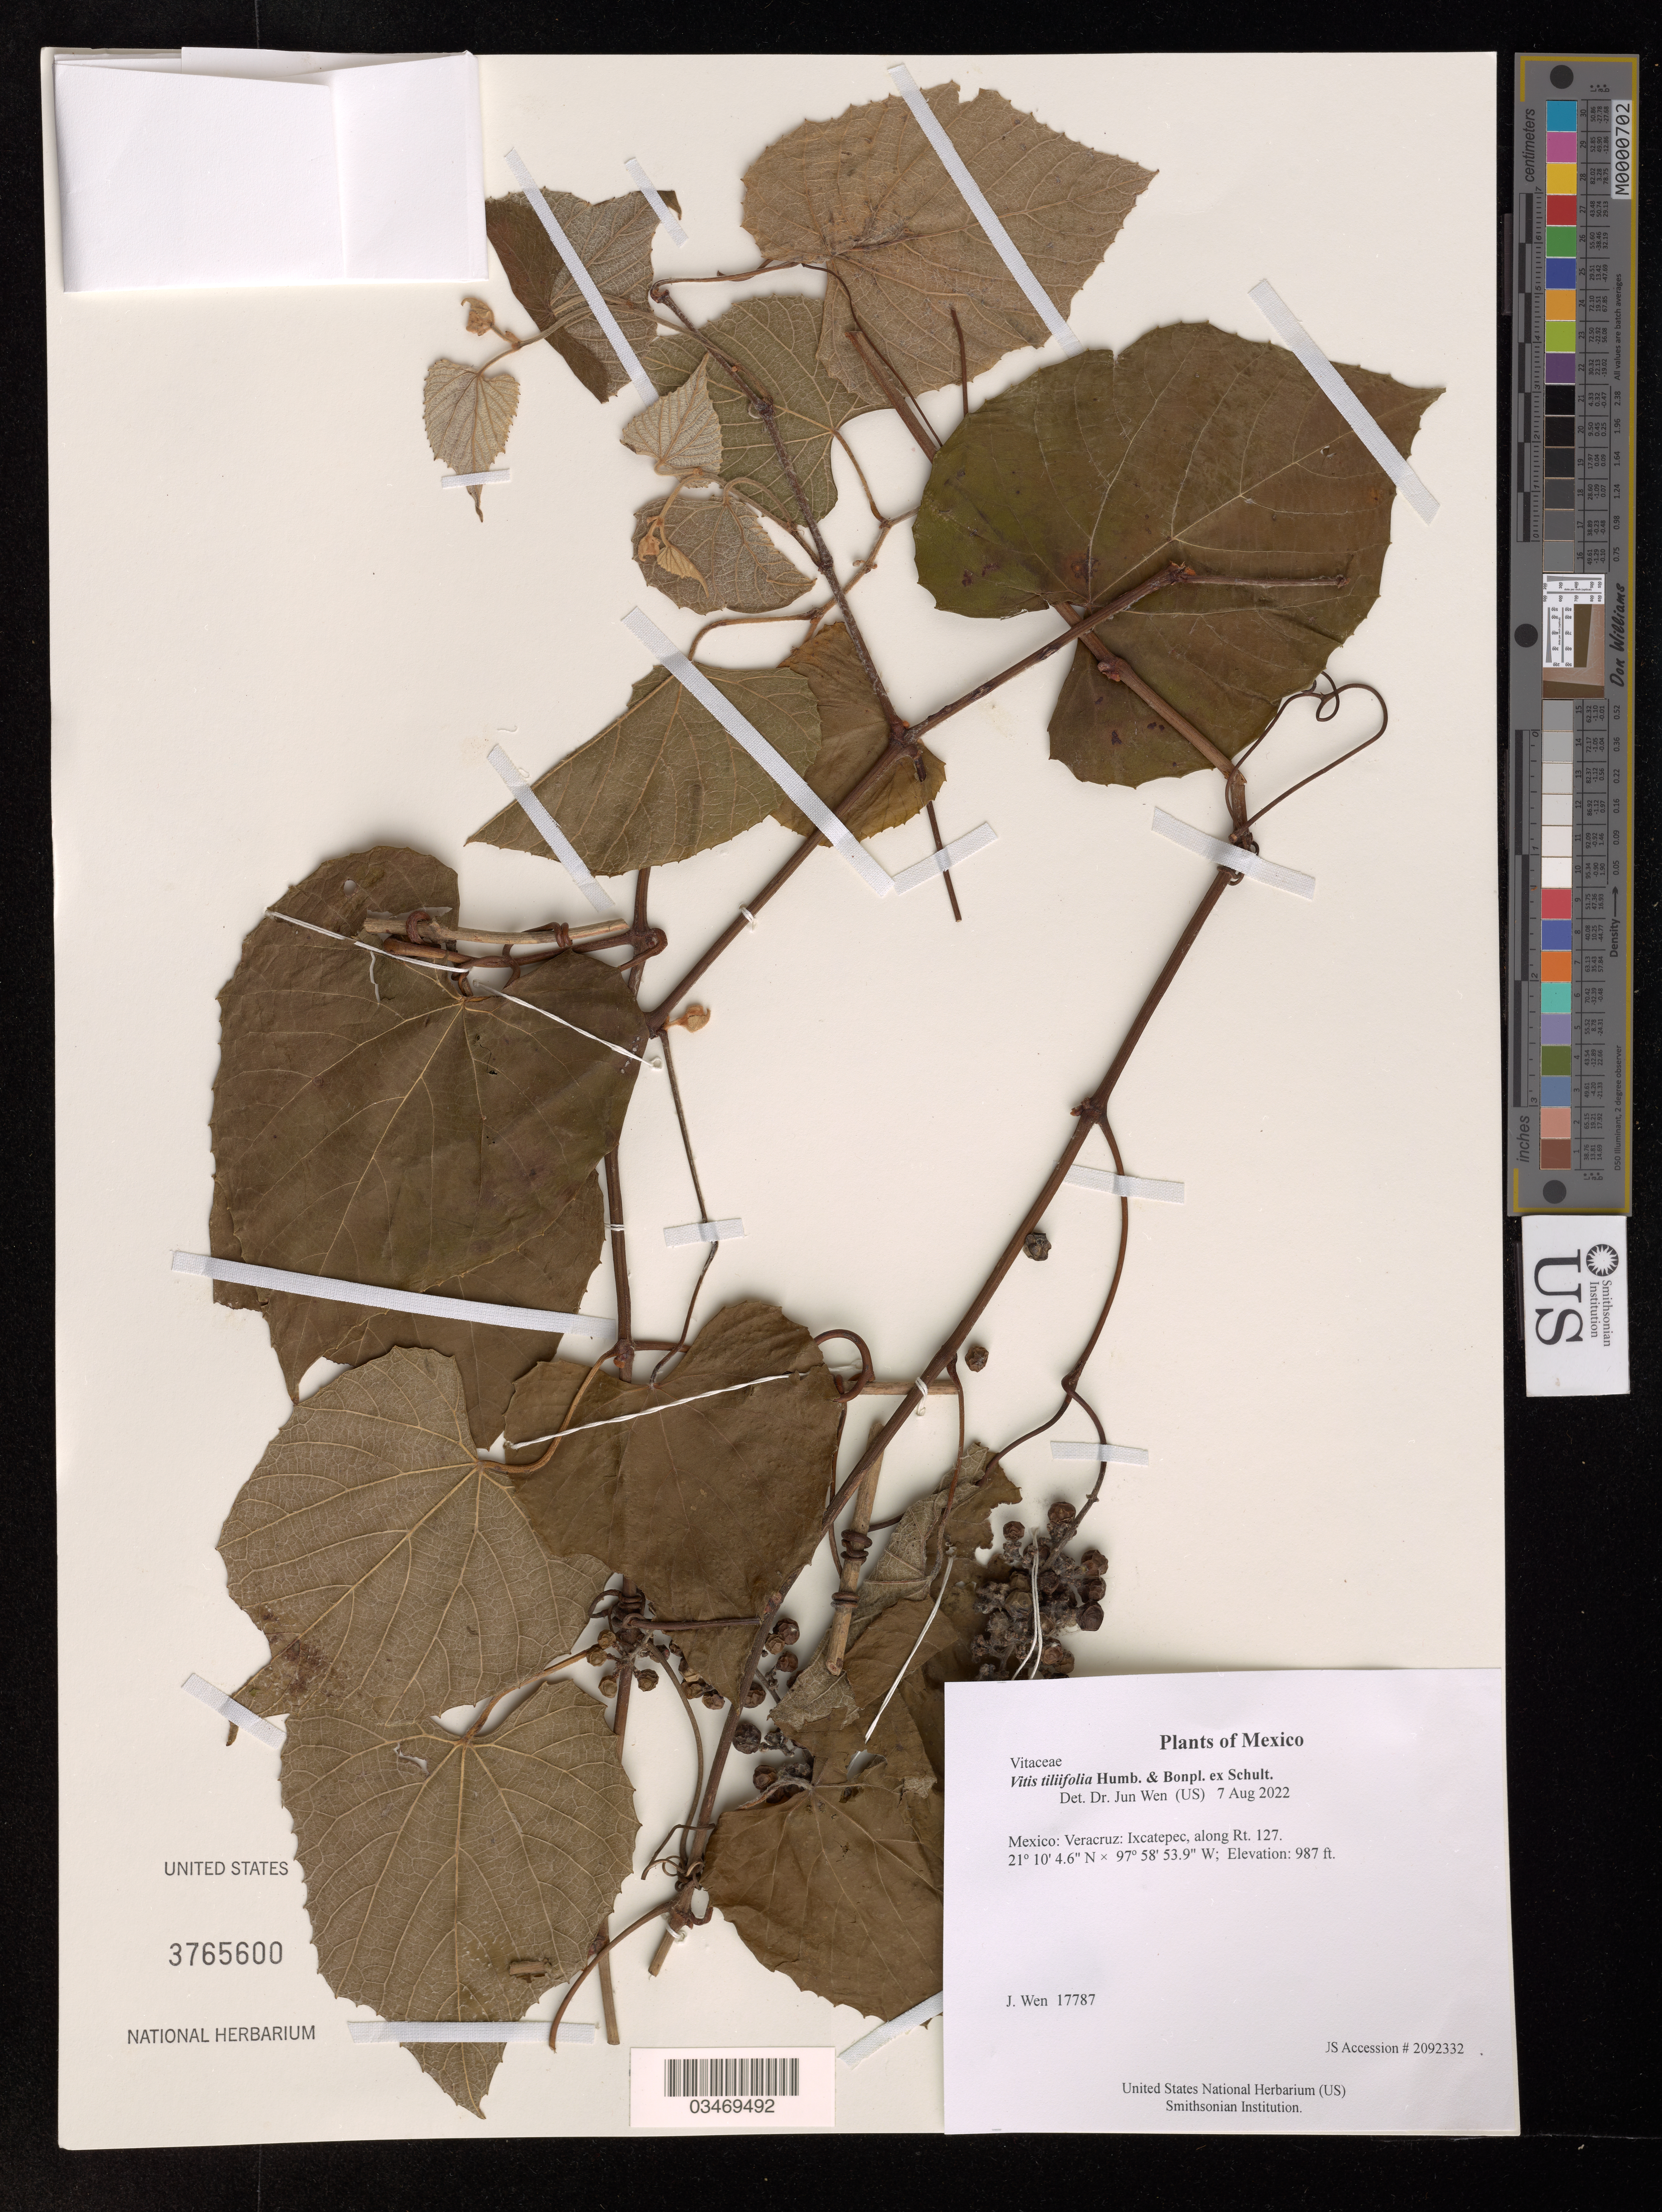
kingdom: Plantae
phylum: Tracheophyta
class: Magnoliopsida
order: Vitales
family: Vitaceae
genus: Vitis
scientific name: Vitis tiliifolia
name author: Humb. & Bonpl. ex Schult.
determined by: Wen, Jun, (BOT), Smithsonian Institution - National Museum of Natural History (UNITED STATES)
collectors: J. Wen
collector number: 17787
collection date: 2022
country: Mexico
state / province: Veracruz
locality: Ixcatepec, along Rt. 127.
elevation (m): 301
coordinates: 21 10.076 N, 97 58.899 W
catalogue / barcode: US 3765600